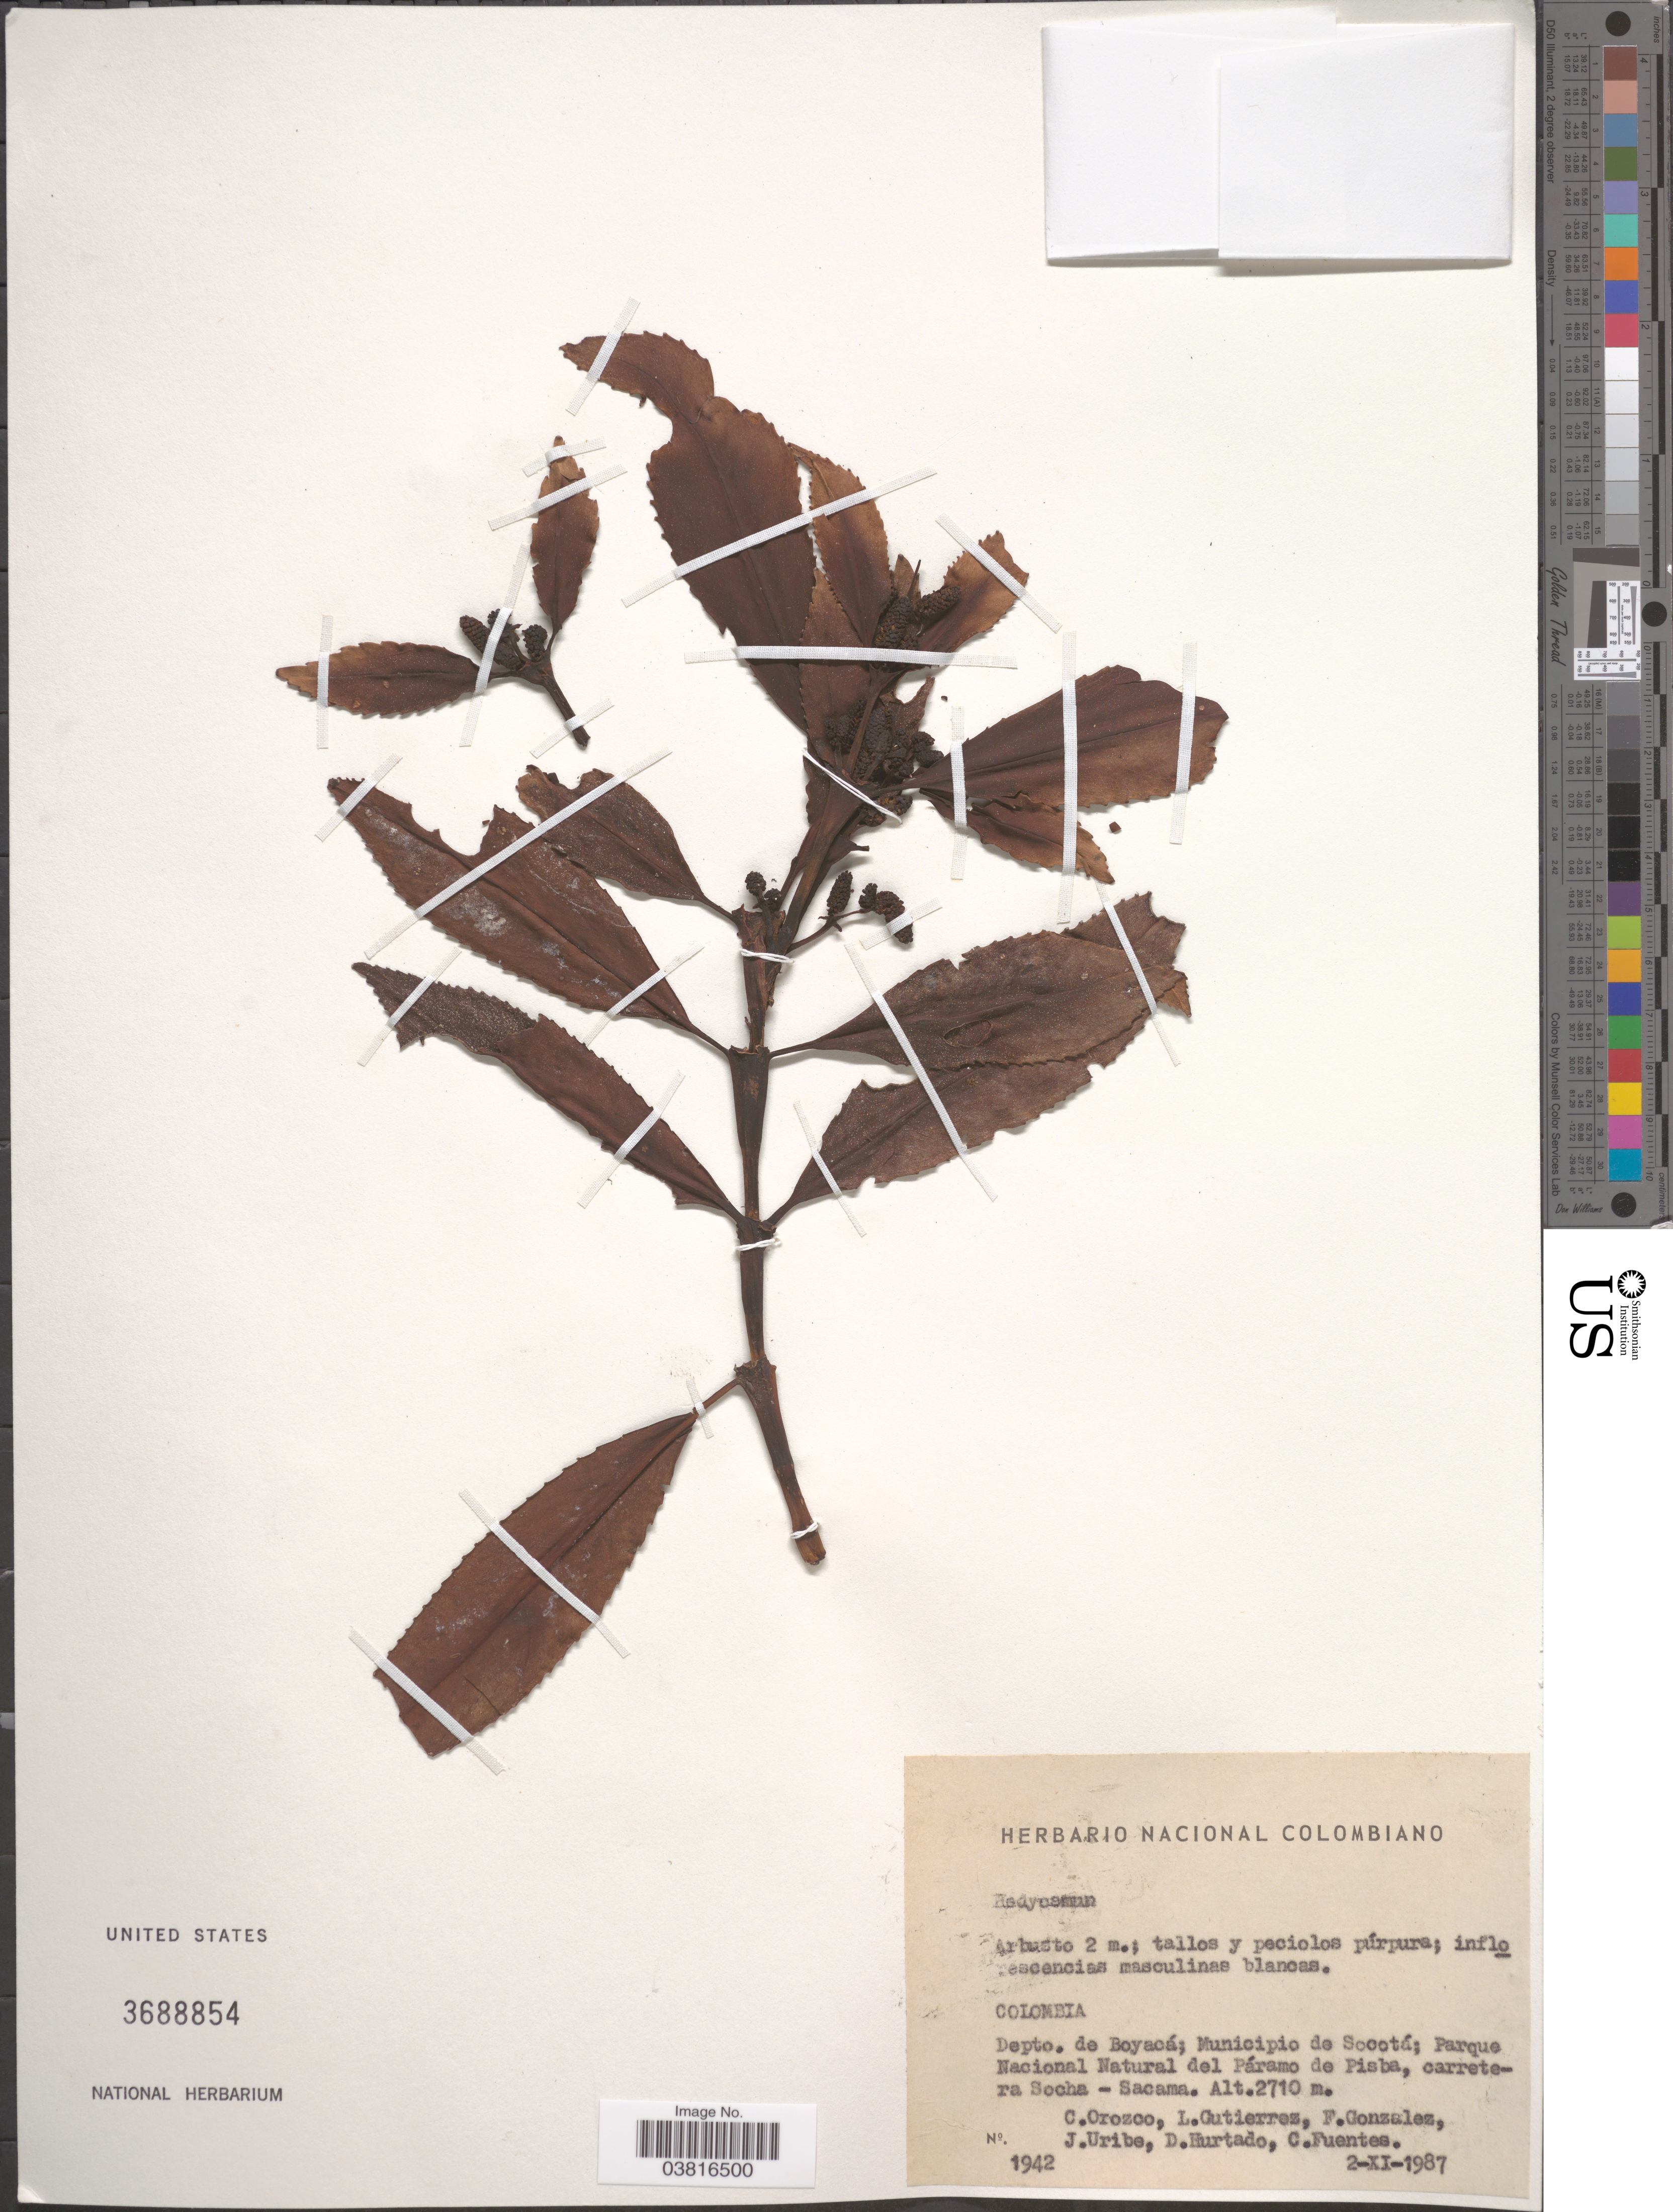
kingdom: Plantae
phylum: Tracheophyta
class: Magnoliopsida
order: Chloranthales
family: Chloranthaceae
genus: Hedyosmum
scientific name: Hedyosmum sp.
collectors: C. Orozco, L. Gutiérrez, F. Gonzalez, J. Uribe & et al.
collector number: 1942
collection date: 1987-11-02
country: Colombia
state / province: Boyacá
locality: Depto. de Boyacá; Municipio de Socotá; Parque Nacional Natural del Páramo de Pisba, carretera Socha - Sacama.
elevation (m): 2710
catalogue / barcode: US 3688854